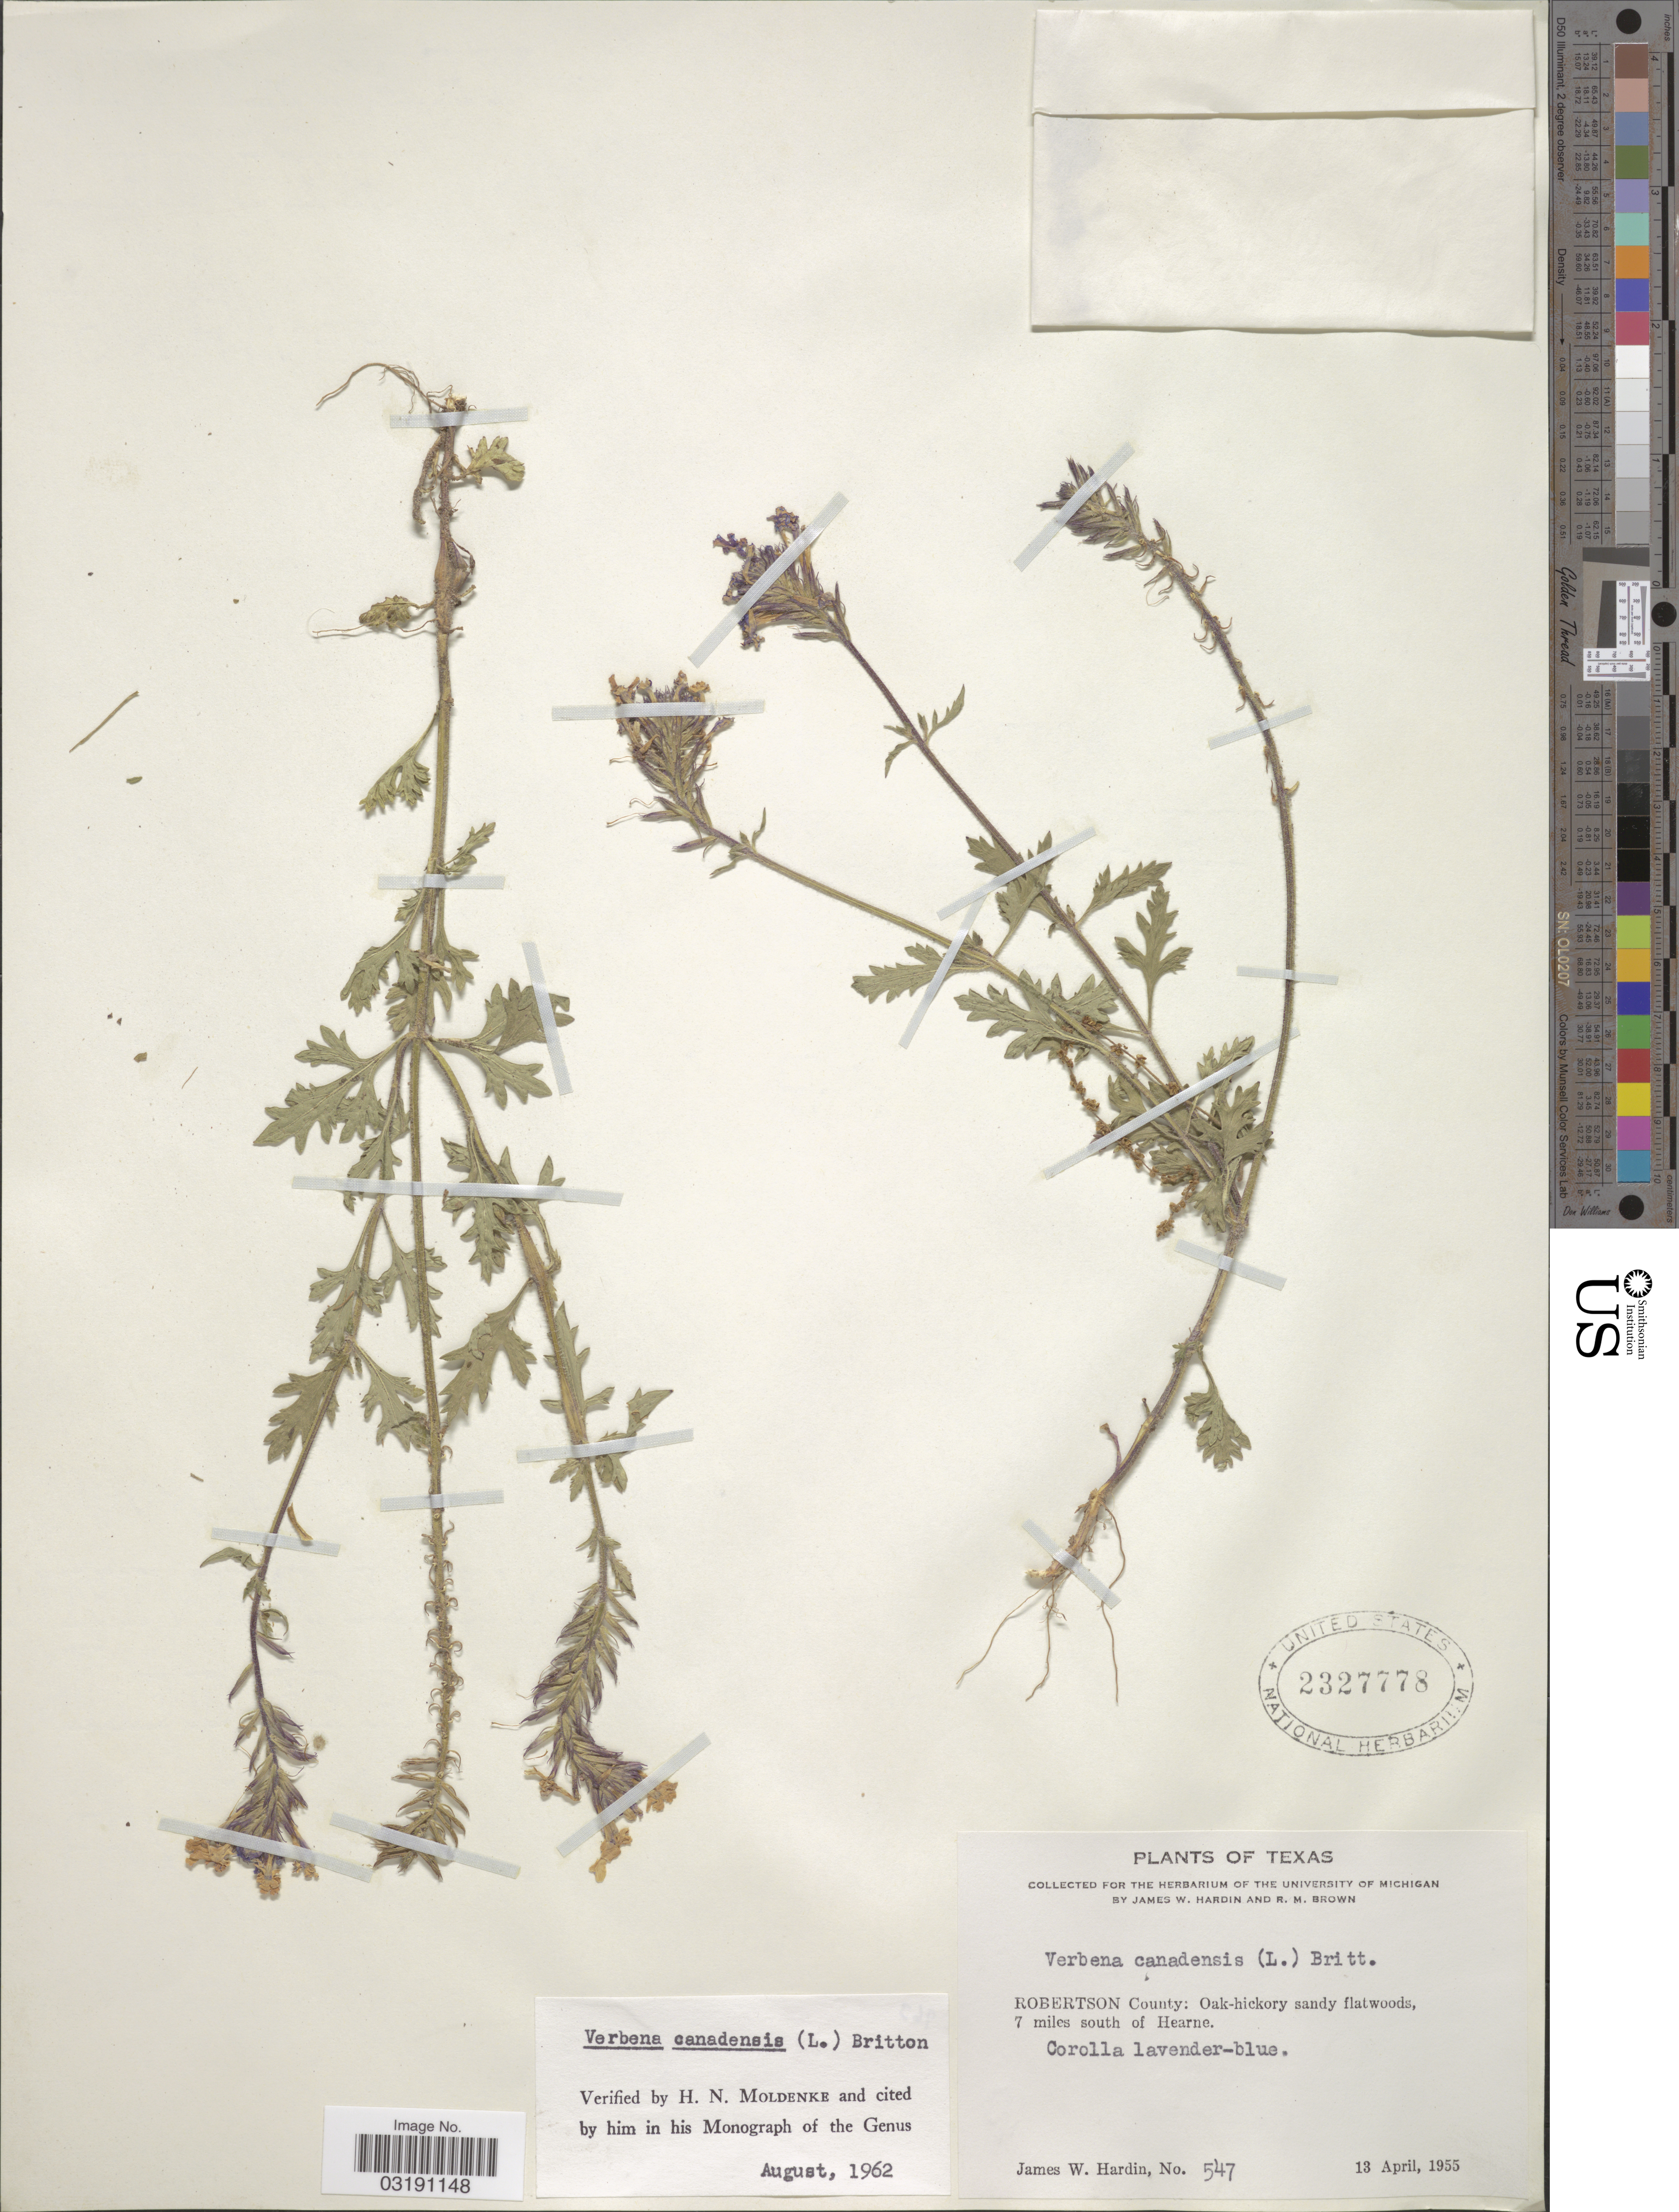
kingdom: Plantae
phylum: Tracheophyta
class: Magnoliopsida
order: Lamiales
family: Verbenaceae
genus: Verbena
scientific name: Verbena canadensis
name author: (L.) Britton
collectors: J. W. Hardin & R. Brown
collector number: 547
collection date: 1955-04-13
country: United States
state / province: Texas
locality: Robertson County: Oak-hickory sandy flatwoods, 7 miles south of Hearne.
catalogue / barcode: US 2327778